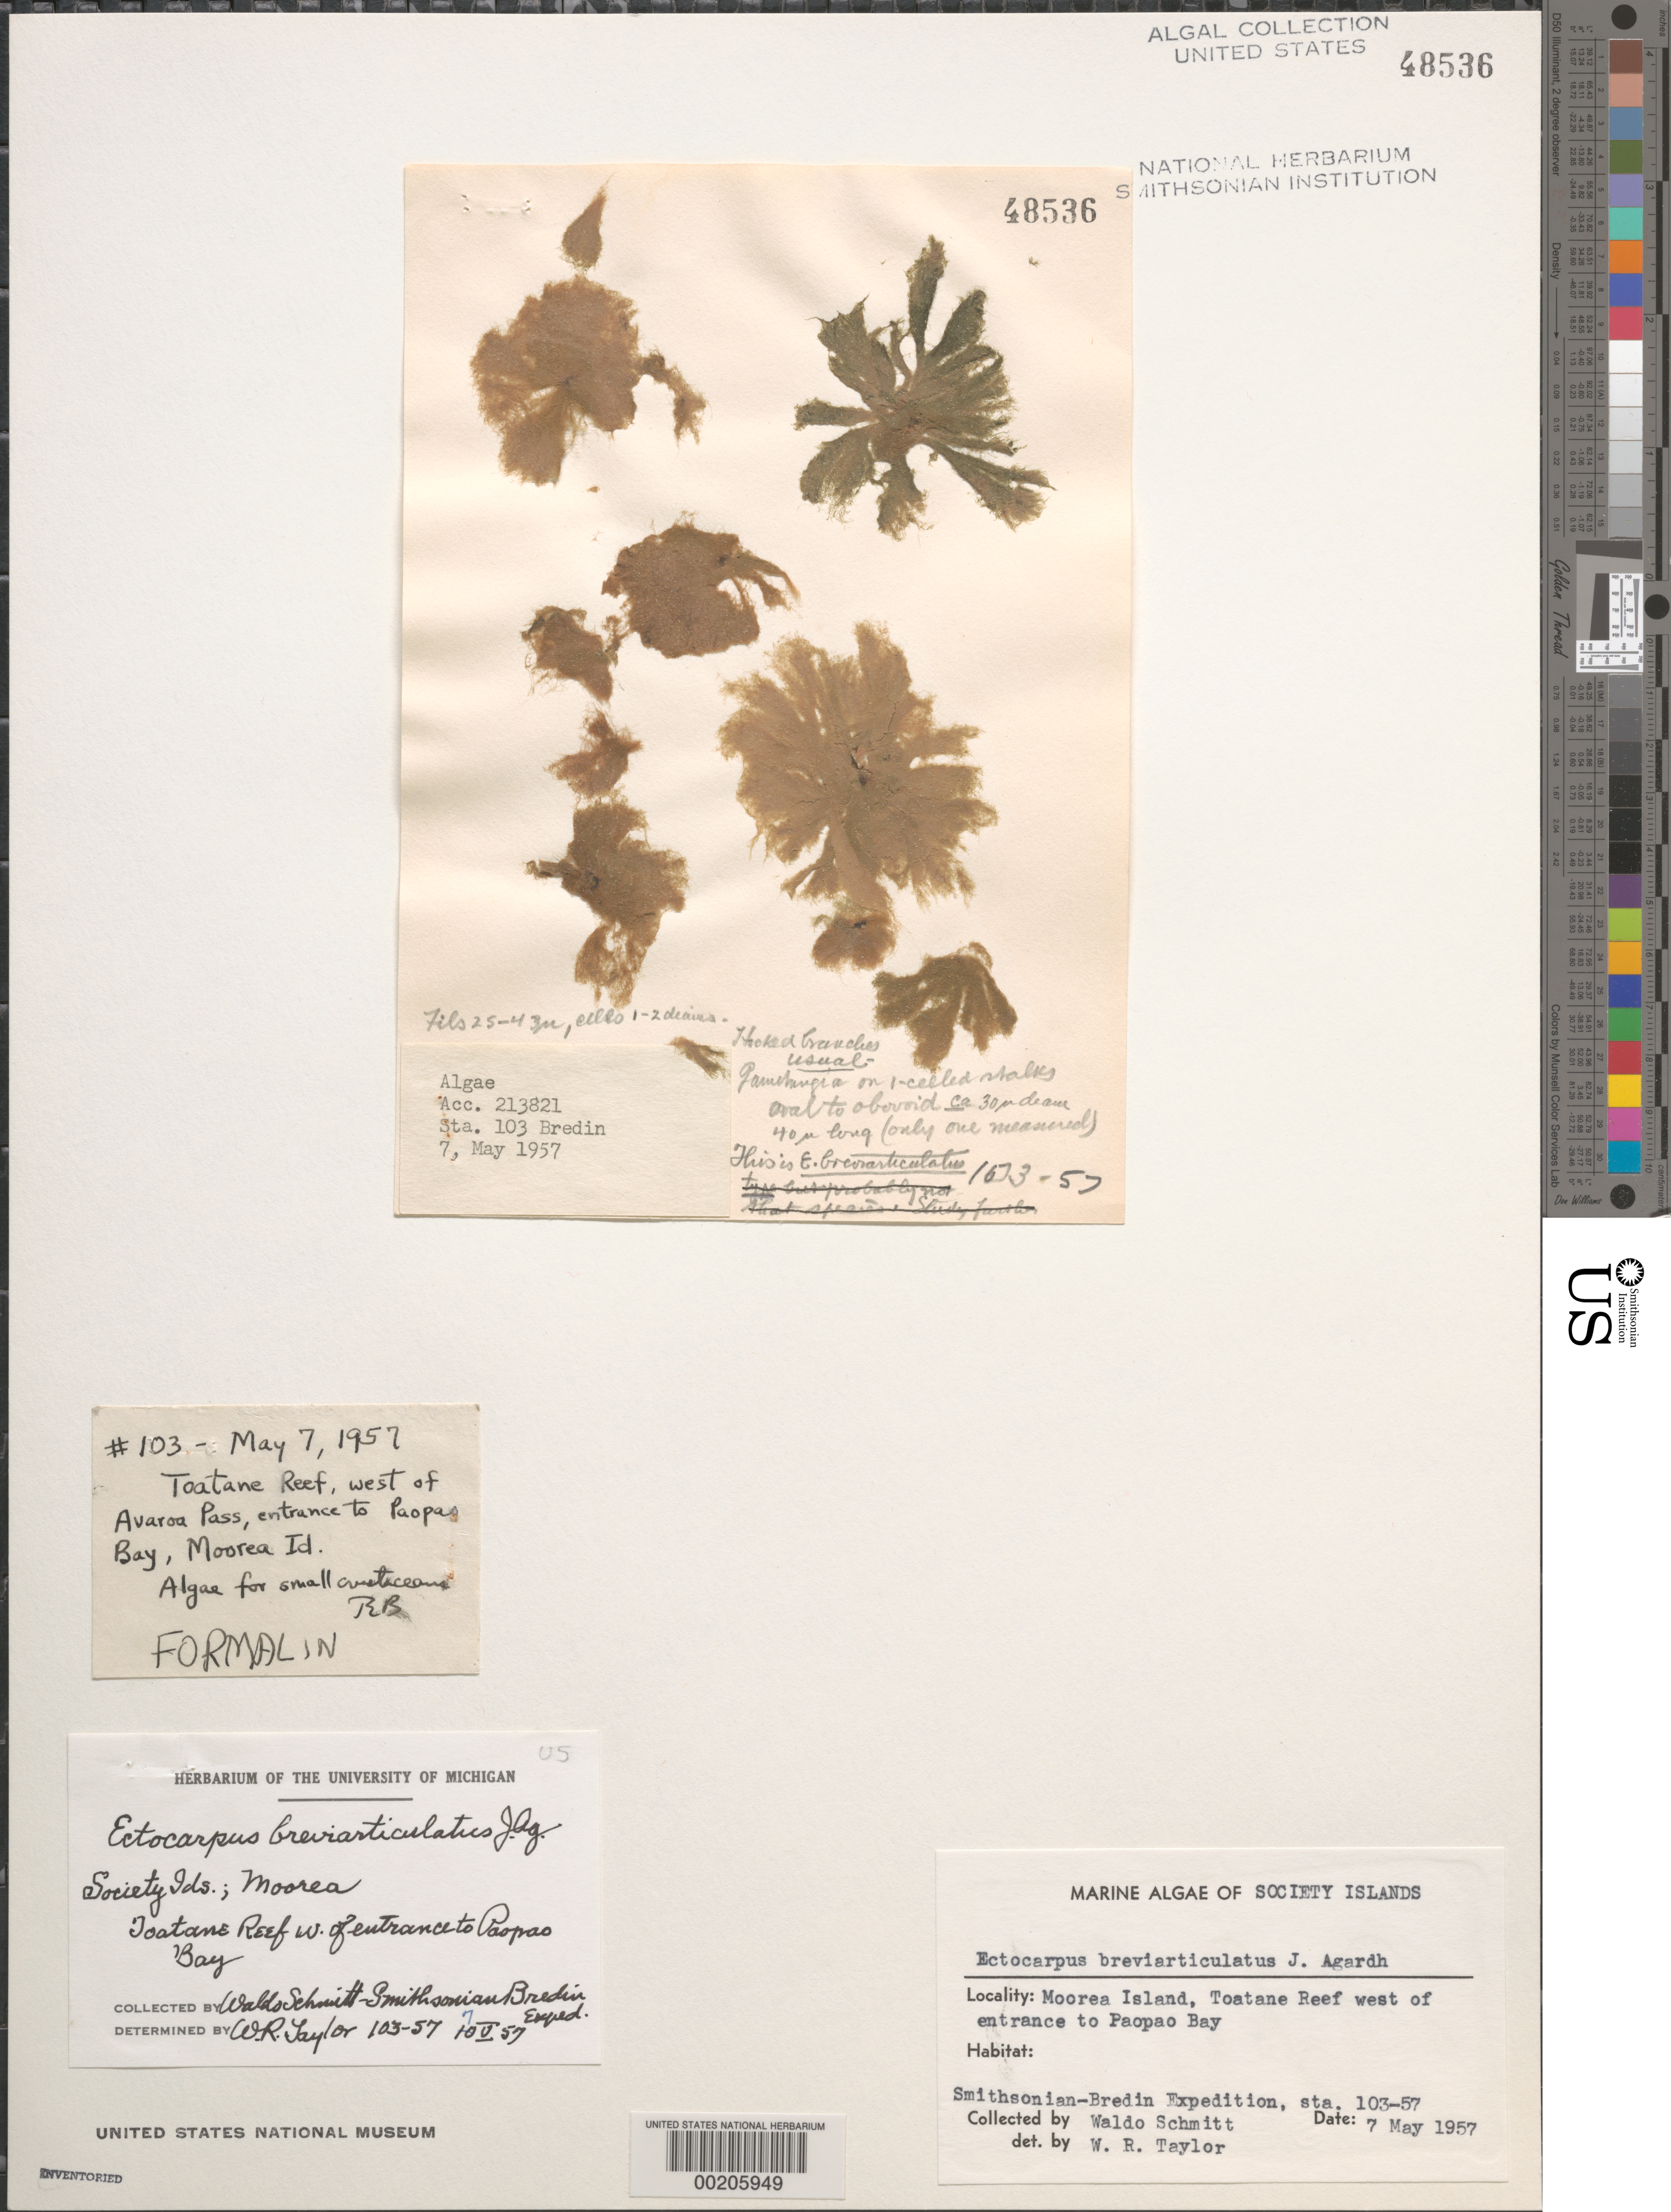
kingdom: Chromista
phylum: Ochrophyta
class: Phaeophyceae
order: Scytothamnales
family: Asteronemataceae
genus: Asteronema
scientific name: Asteronema breviarticulatum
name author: (J. Agardh) Ouriques & Bouzon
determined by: Algae name updating Project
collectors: W. L. Schmitt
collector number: Station 103-57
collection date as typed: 07 May 1957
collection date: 1957-05-07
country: French Polynesia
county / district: Moorea-Maiao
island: Moorea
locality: Toatane Reef, west of Paopao Bay entrance [near Tahiti]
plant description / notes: Smithsonian-Bredin Expedition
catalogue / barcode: US 48536